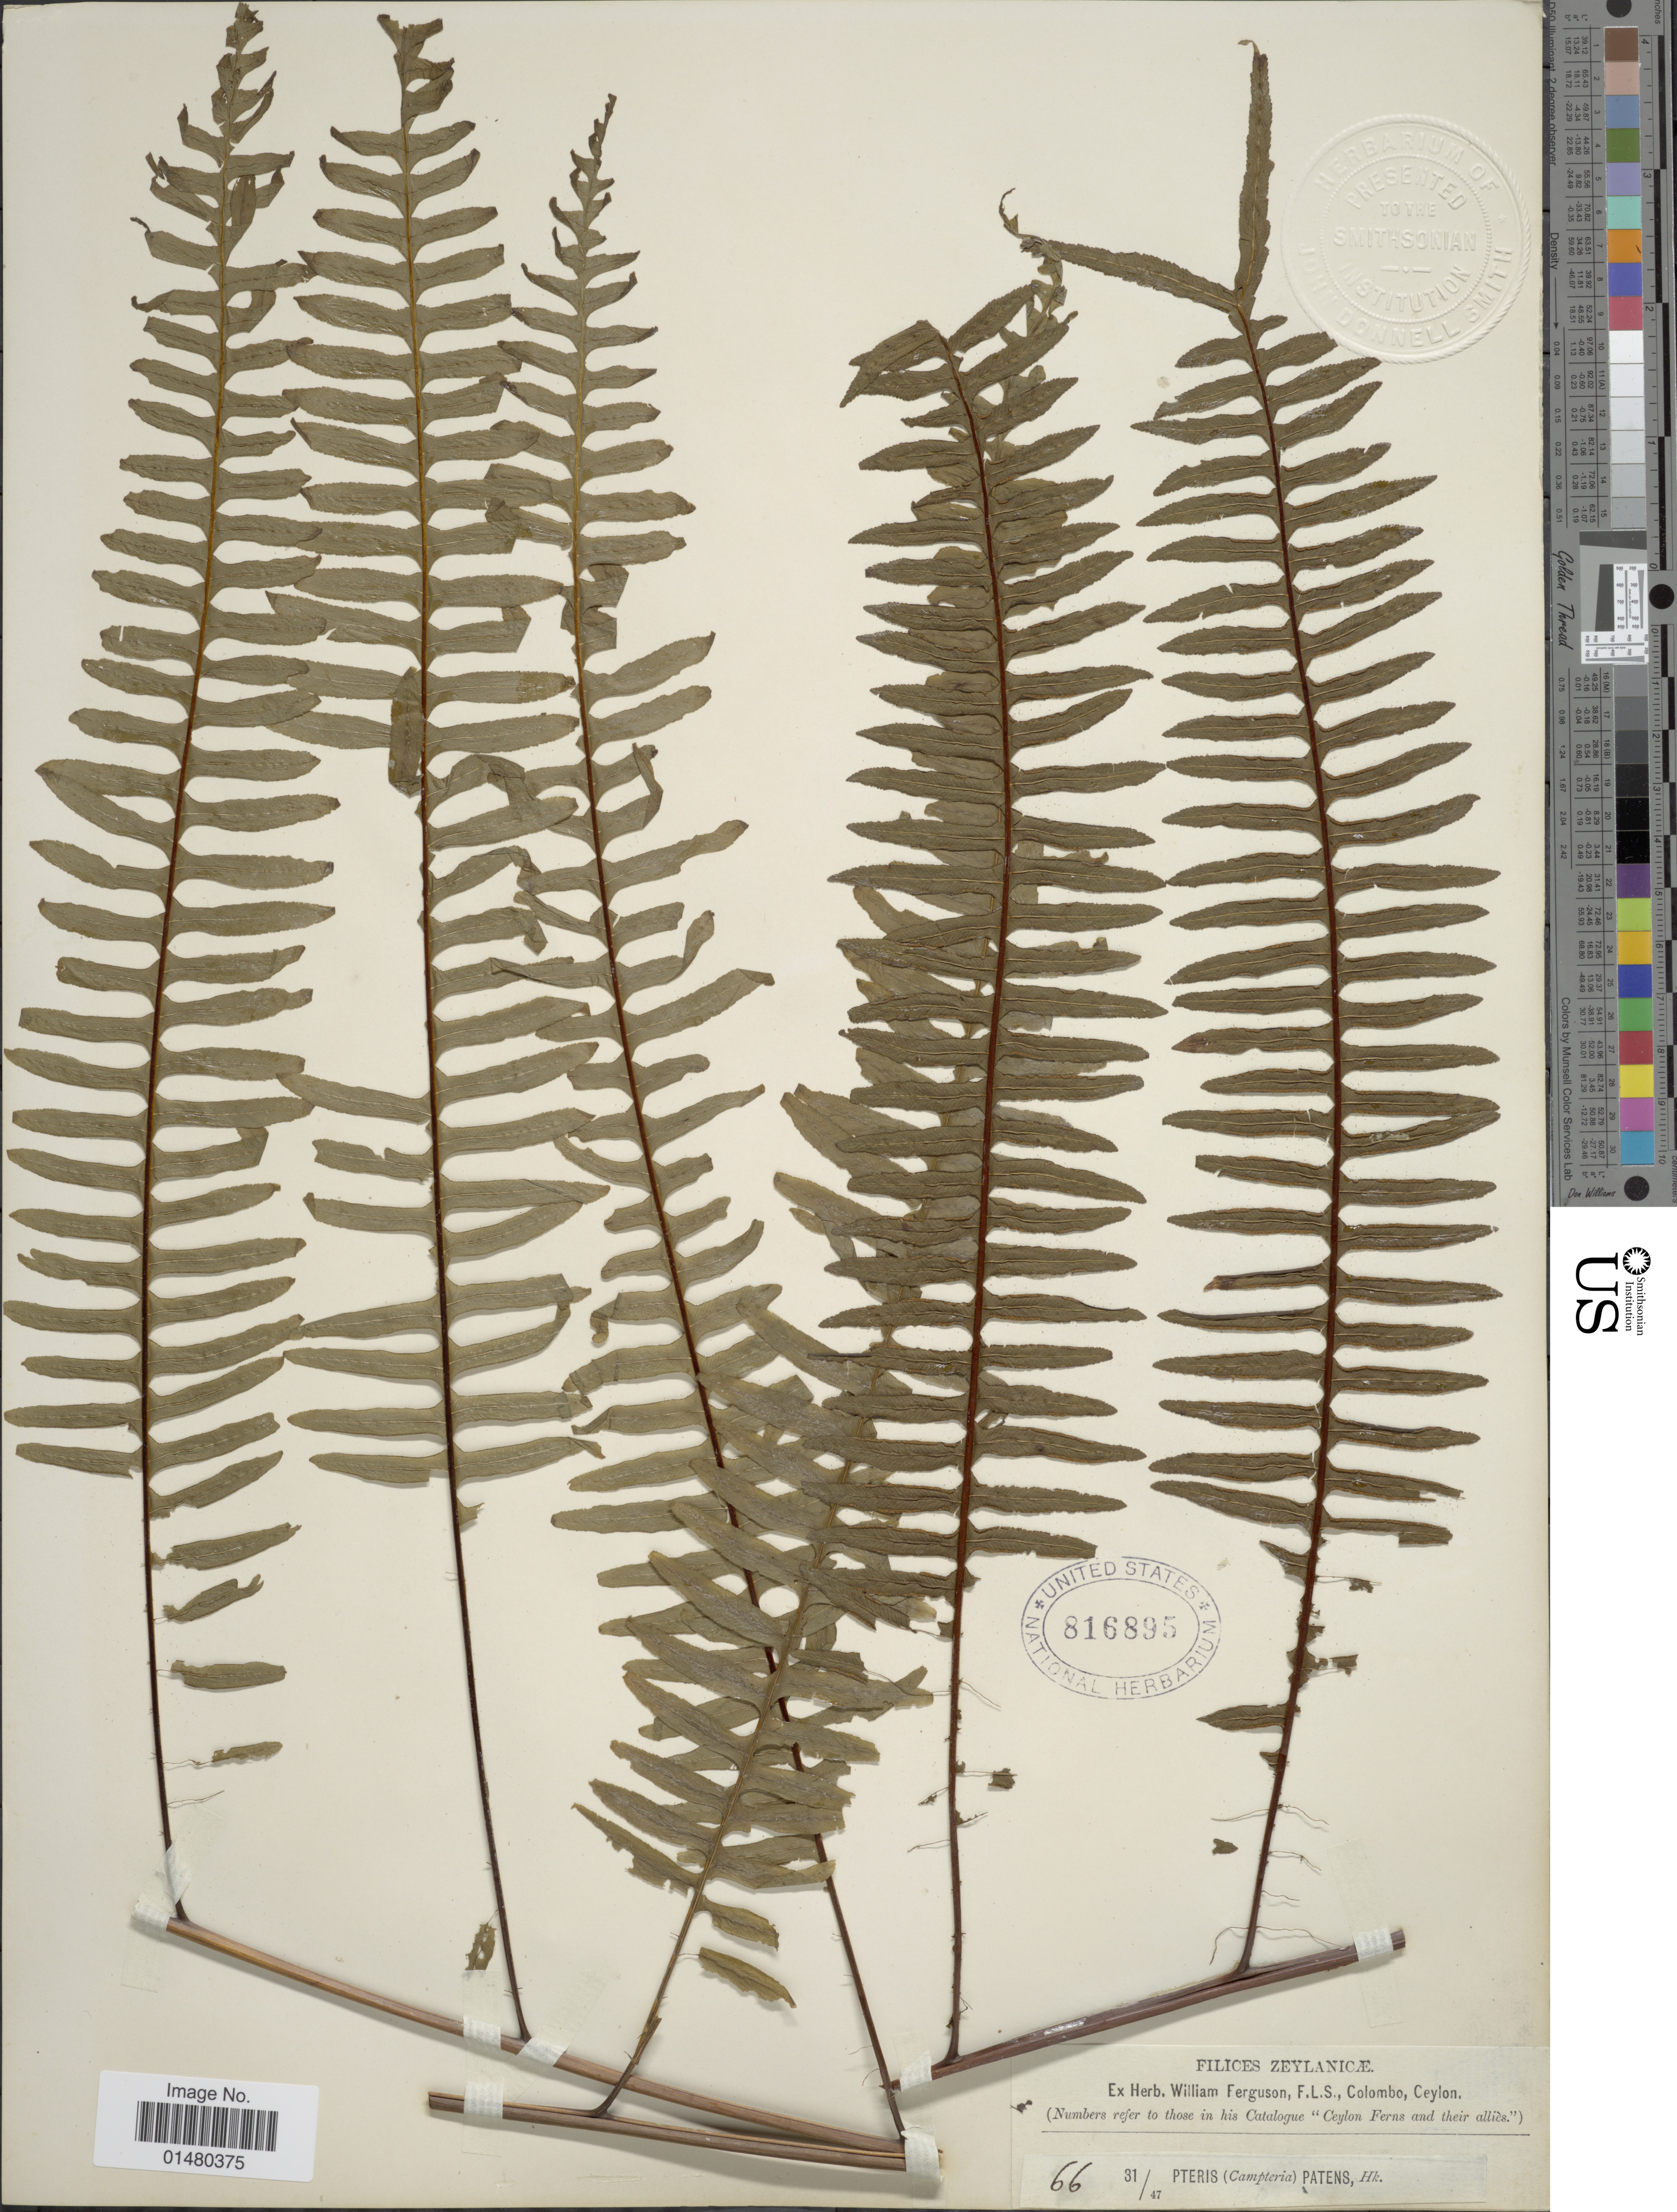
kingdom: Plantae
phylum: Tracheophyta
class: Polypodiopsida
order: Polypodiales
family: Pteridaceae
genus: Pteris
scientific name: Pteris decussata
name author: J. Sm.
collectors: ex herb. William Ferguson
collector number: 66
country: Sri Lanka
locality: Filices Zeylanicæ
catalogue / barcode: US 816895